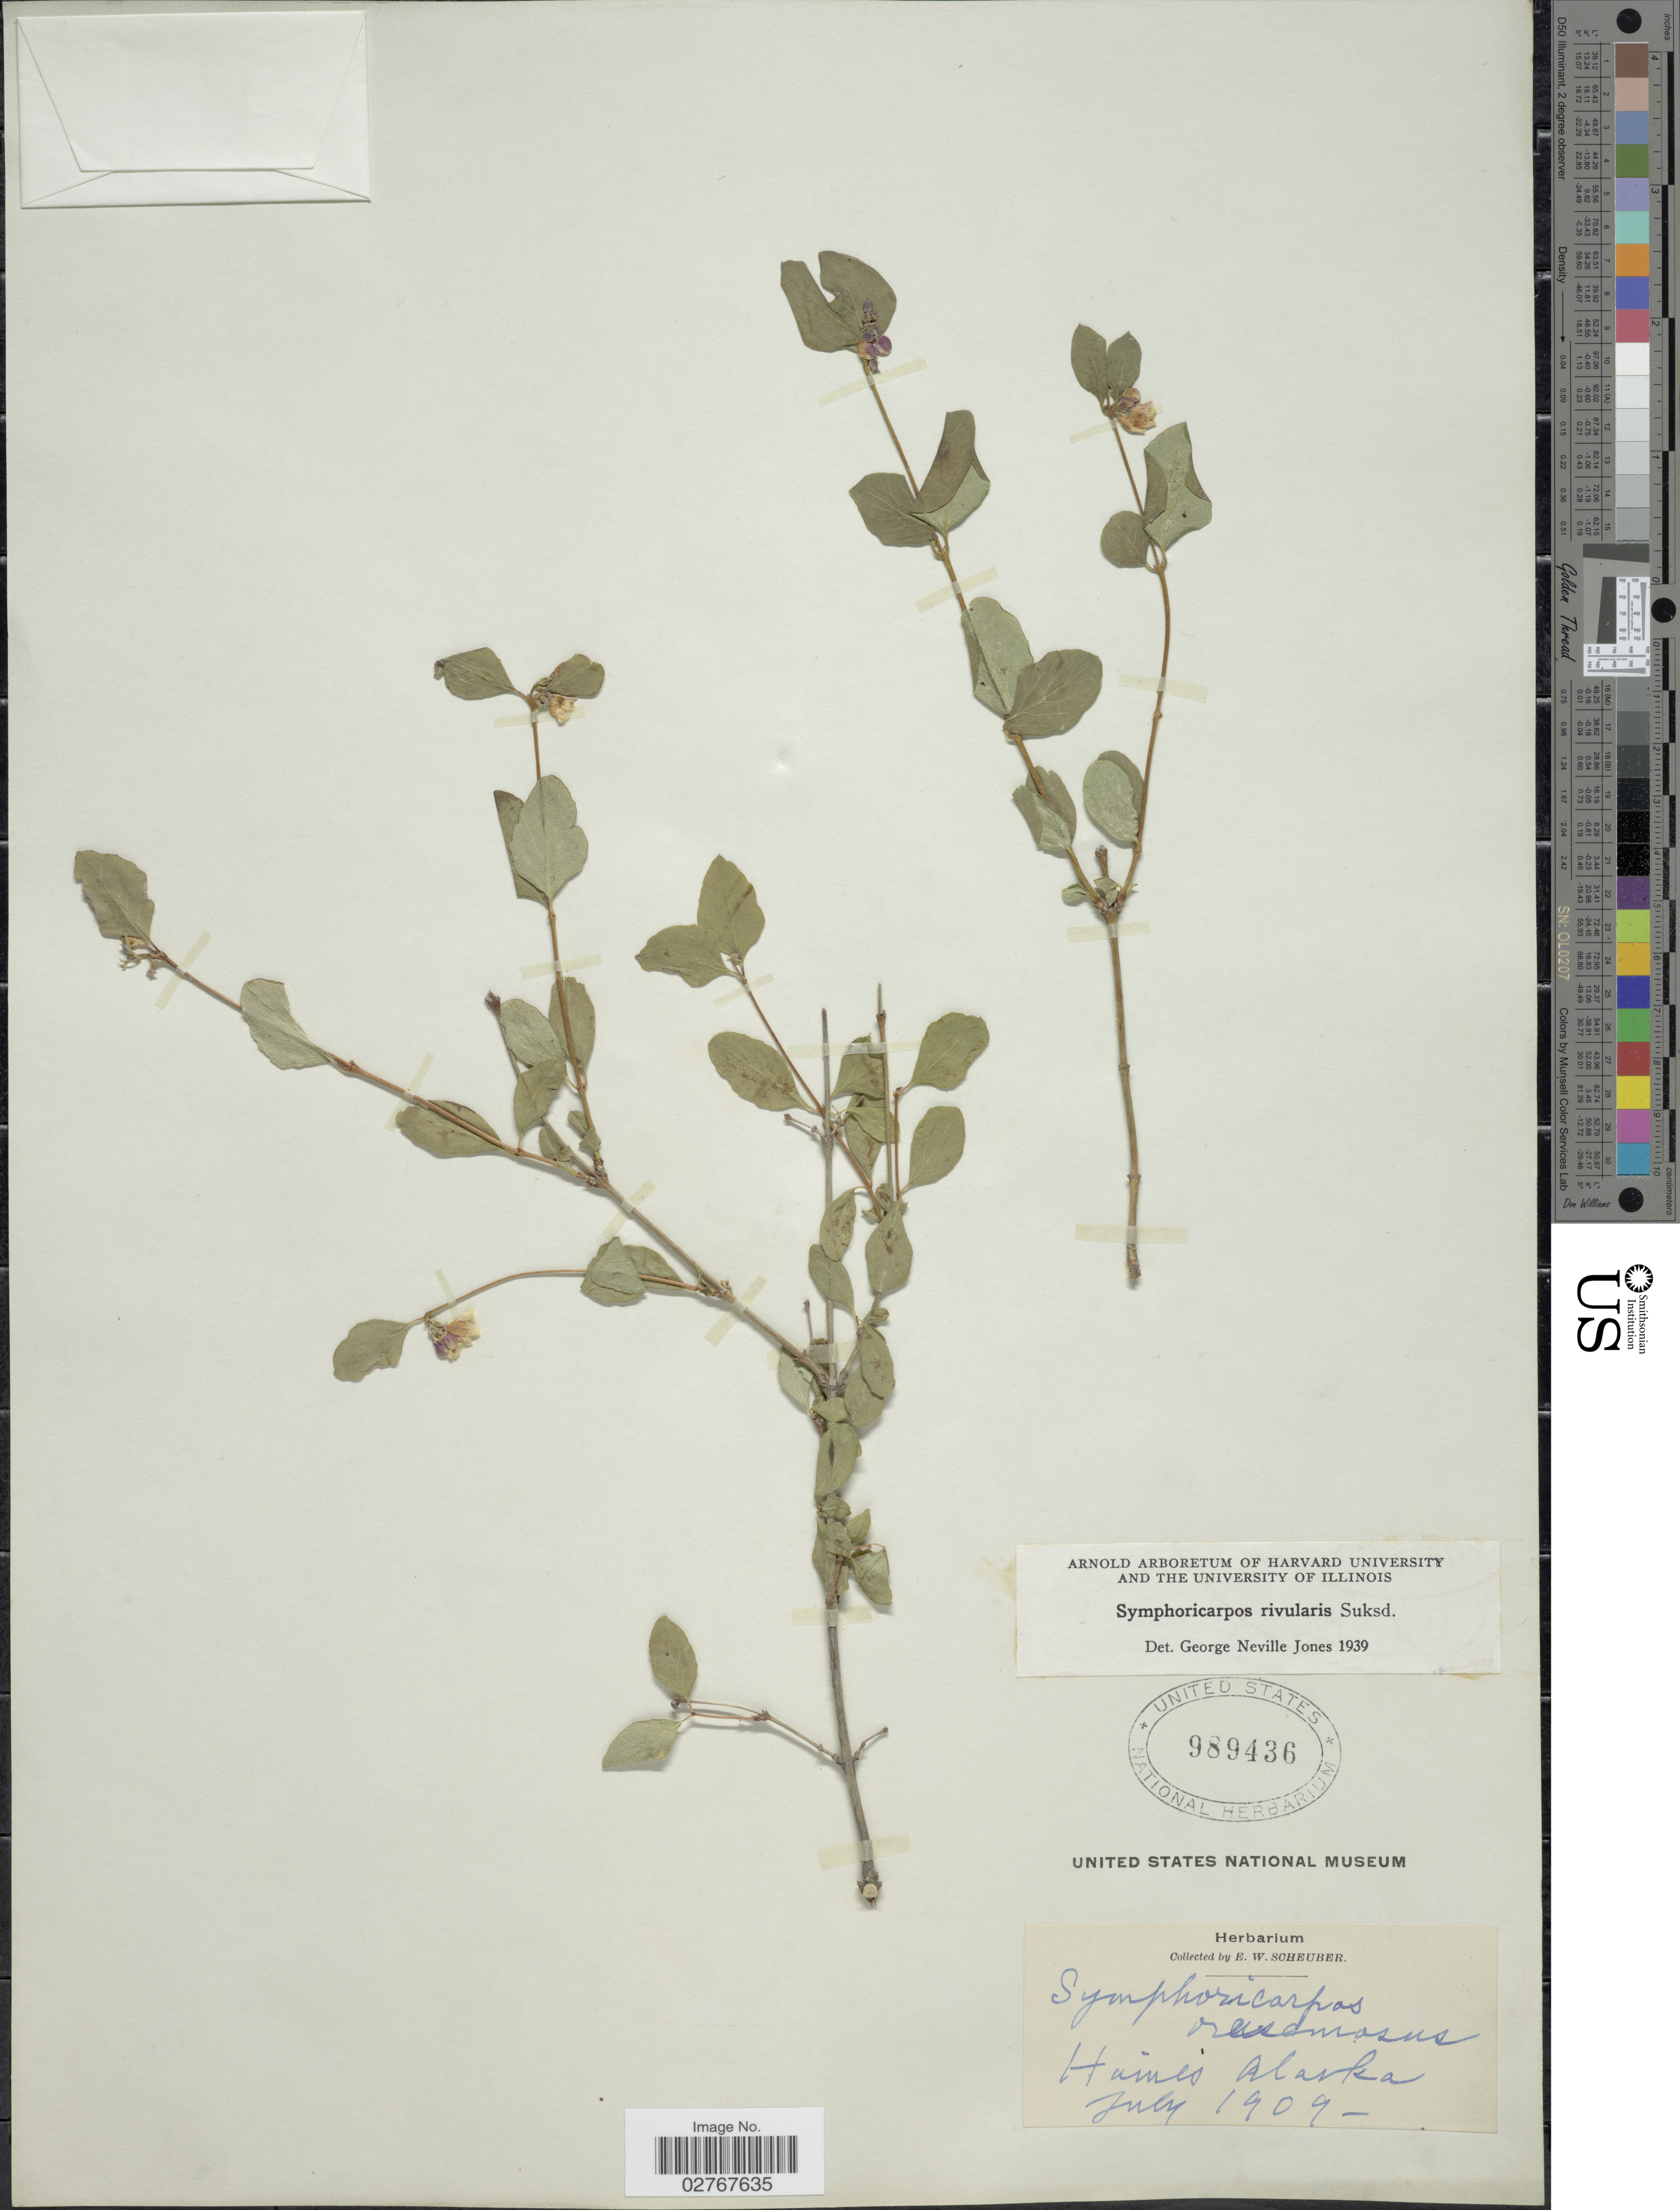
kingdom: Plantae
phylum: Tracheophyta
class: Magnoliopsida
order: Dipsacales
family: Caprifoliaceae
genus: Symphoricarpos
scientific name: Symphoricarpos rivularis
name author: Suksd.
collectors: E. Scheuber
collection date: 1909-07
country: United States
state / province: Alaska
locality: Haines.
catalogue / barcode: US 989436